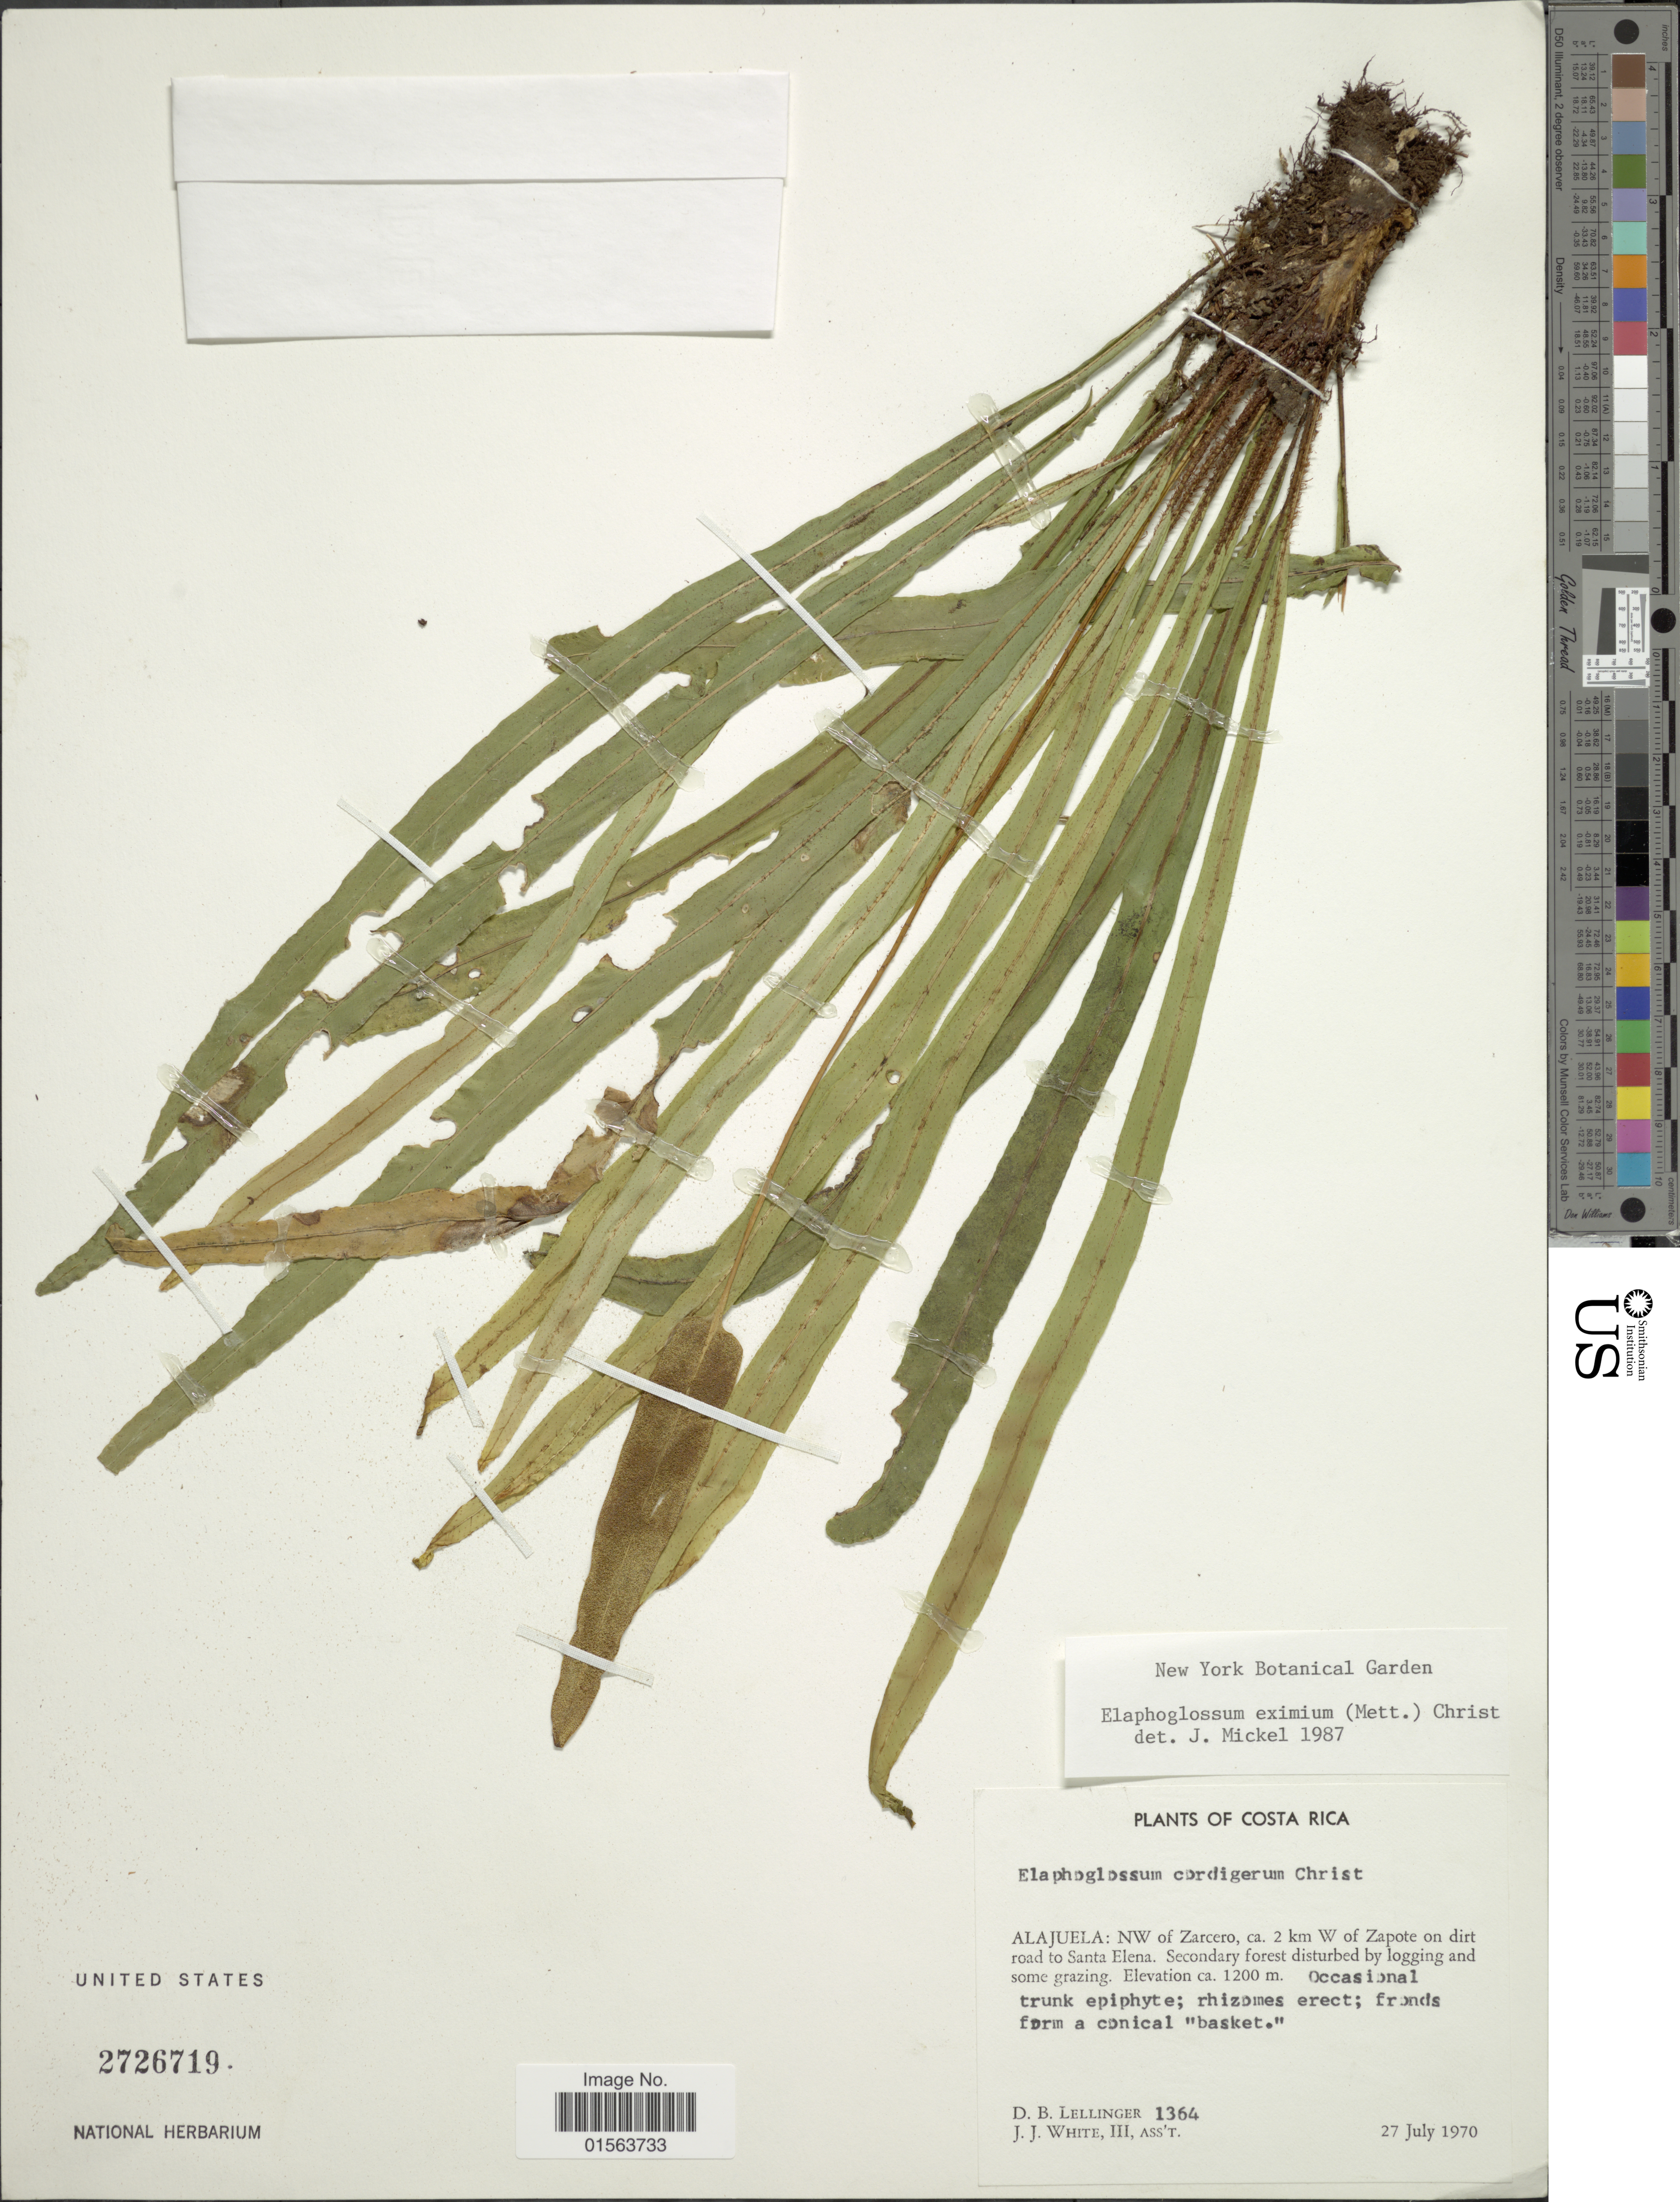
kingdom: Plantae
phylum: Tracheophyta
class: Polypodiopsida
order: Polypodiales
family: Dryopteridaceae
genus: Elaphoglossum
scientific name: Elaphoglossum eximium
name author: (Mett.) Christ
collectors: D. B. Lellinger & J. J. White III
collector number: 1364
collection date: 1970-07-27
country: Costa Rica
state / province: Alajuela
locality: Alajuela: NW of Zarcero, ca 2 km W of Zapote on dirt road to Santa Elena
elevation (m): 1200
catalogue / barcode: US 2726719